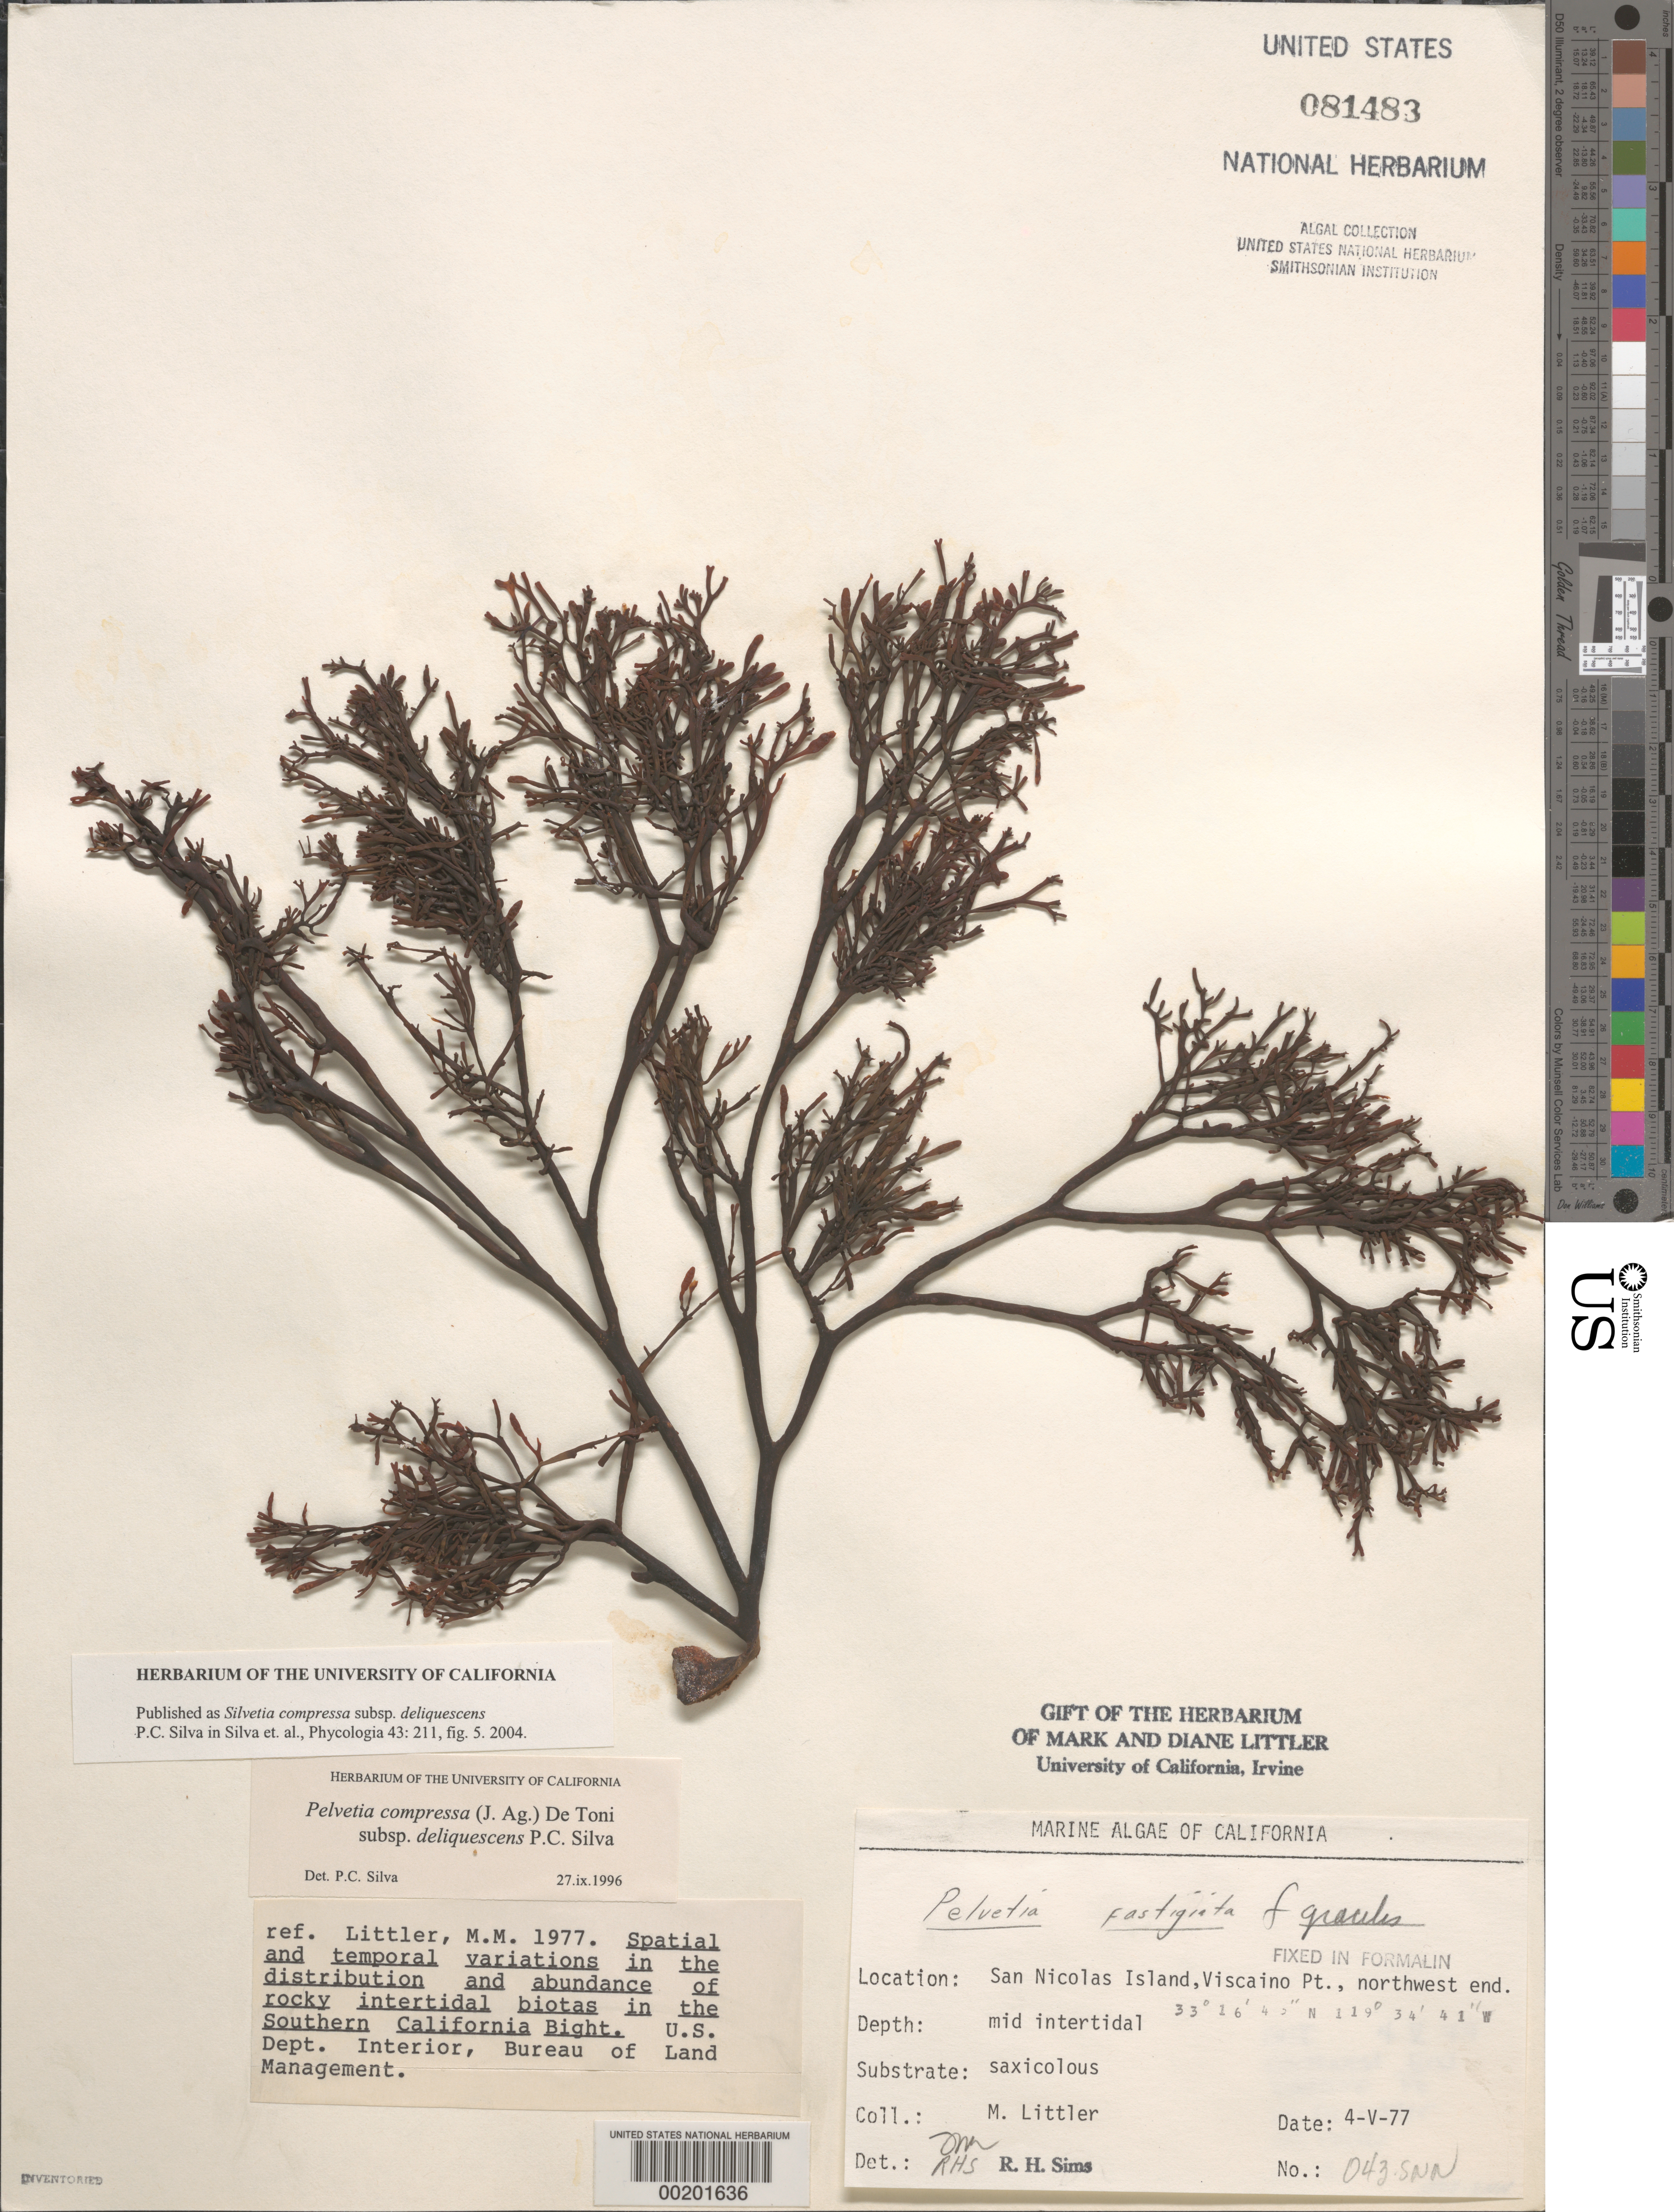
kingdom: Chromista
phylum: Ochrophyta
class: Phaeophyceae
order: Fucales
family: Fucaceae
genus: Silvetia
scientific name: Silvetia compressa subsp. deliquescens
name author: P.C. Silva in P.C. Silva et al.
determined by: Silva, P. C.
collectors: M. M. Littler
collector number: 043-SNN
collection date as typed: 04 May 1977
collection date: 1977-05-04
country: United States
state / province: California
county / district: Ventura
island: San Nicolas Island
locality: Northwest end of Vizcaino Point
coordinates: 33 16'43"N, 119 34'41"W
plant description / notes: BLM-SOCALBIGHT Rocky Intertidal Survey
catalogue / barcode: US 81483